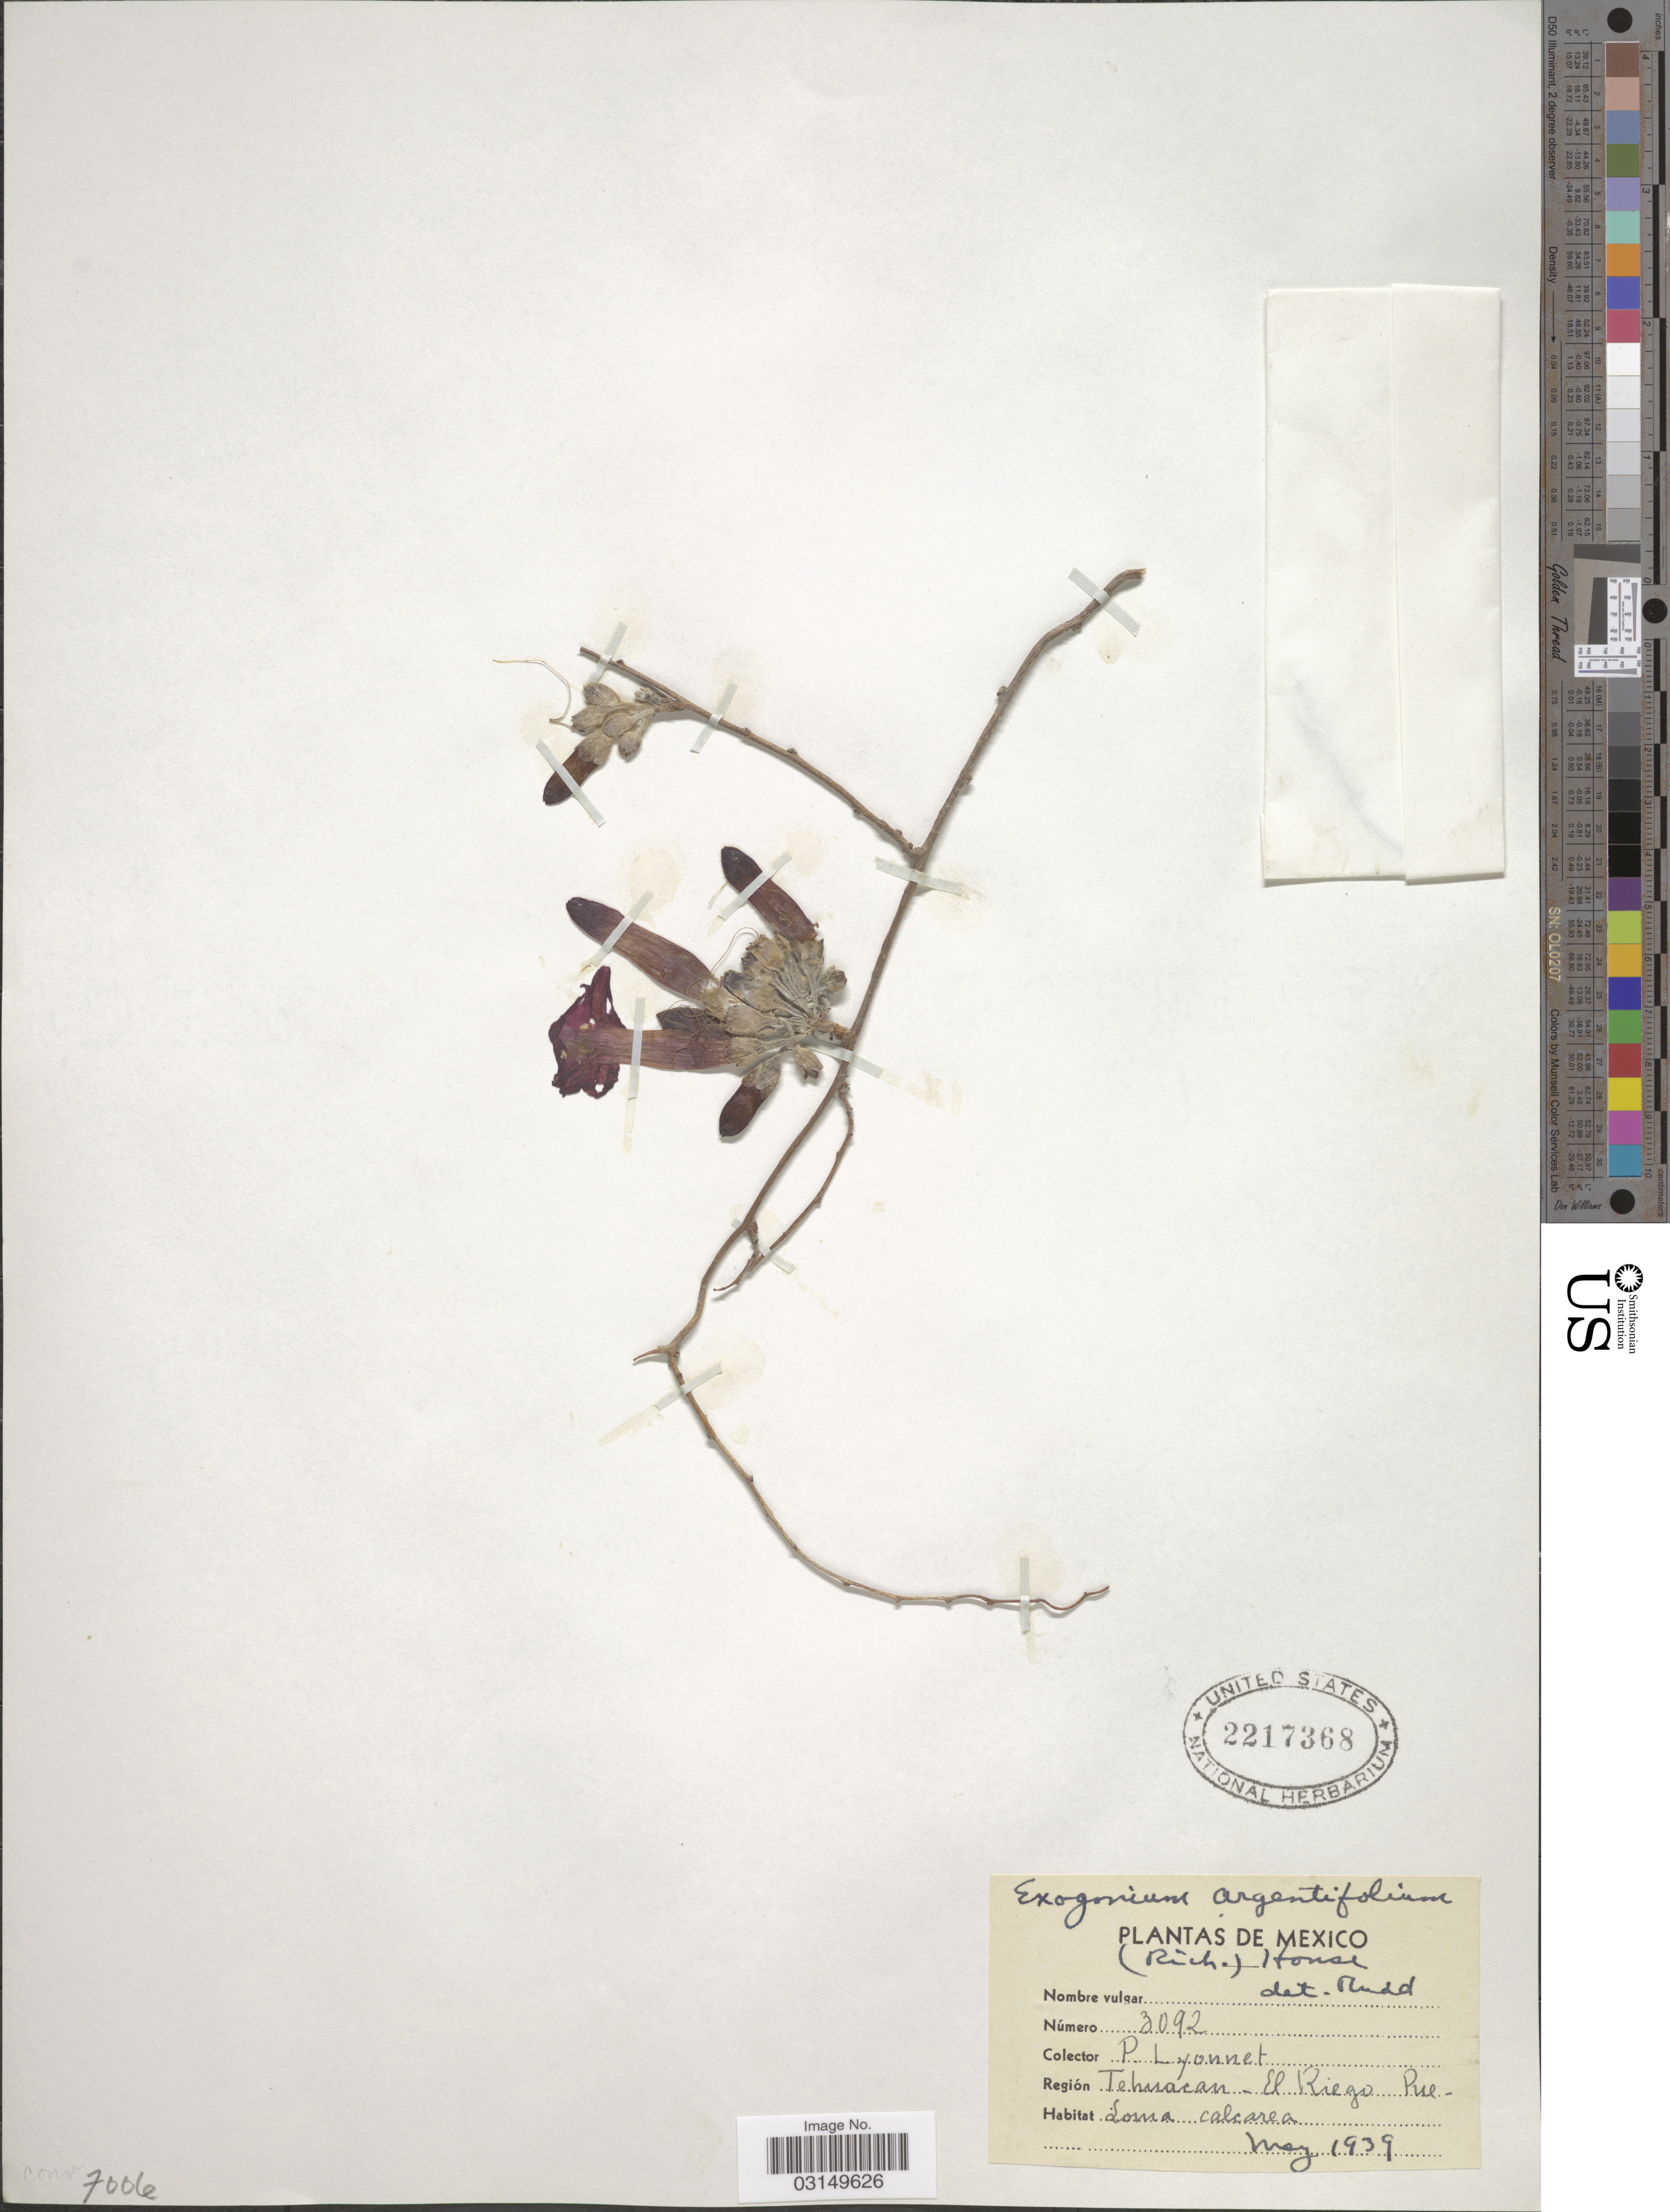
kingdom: Plantae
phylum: Tracheophyta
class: Magnoliopsida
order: Solanales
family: Convolvulaceae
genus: Ipomoea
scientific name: Ipomoea argentifolia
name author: A. Rich.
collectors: P. Lyonnet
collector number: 3092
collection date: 1939-05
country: Mexico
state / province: Puebla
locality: Tehuacan - El Riego.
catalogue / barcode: US 2217368